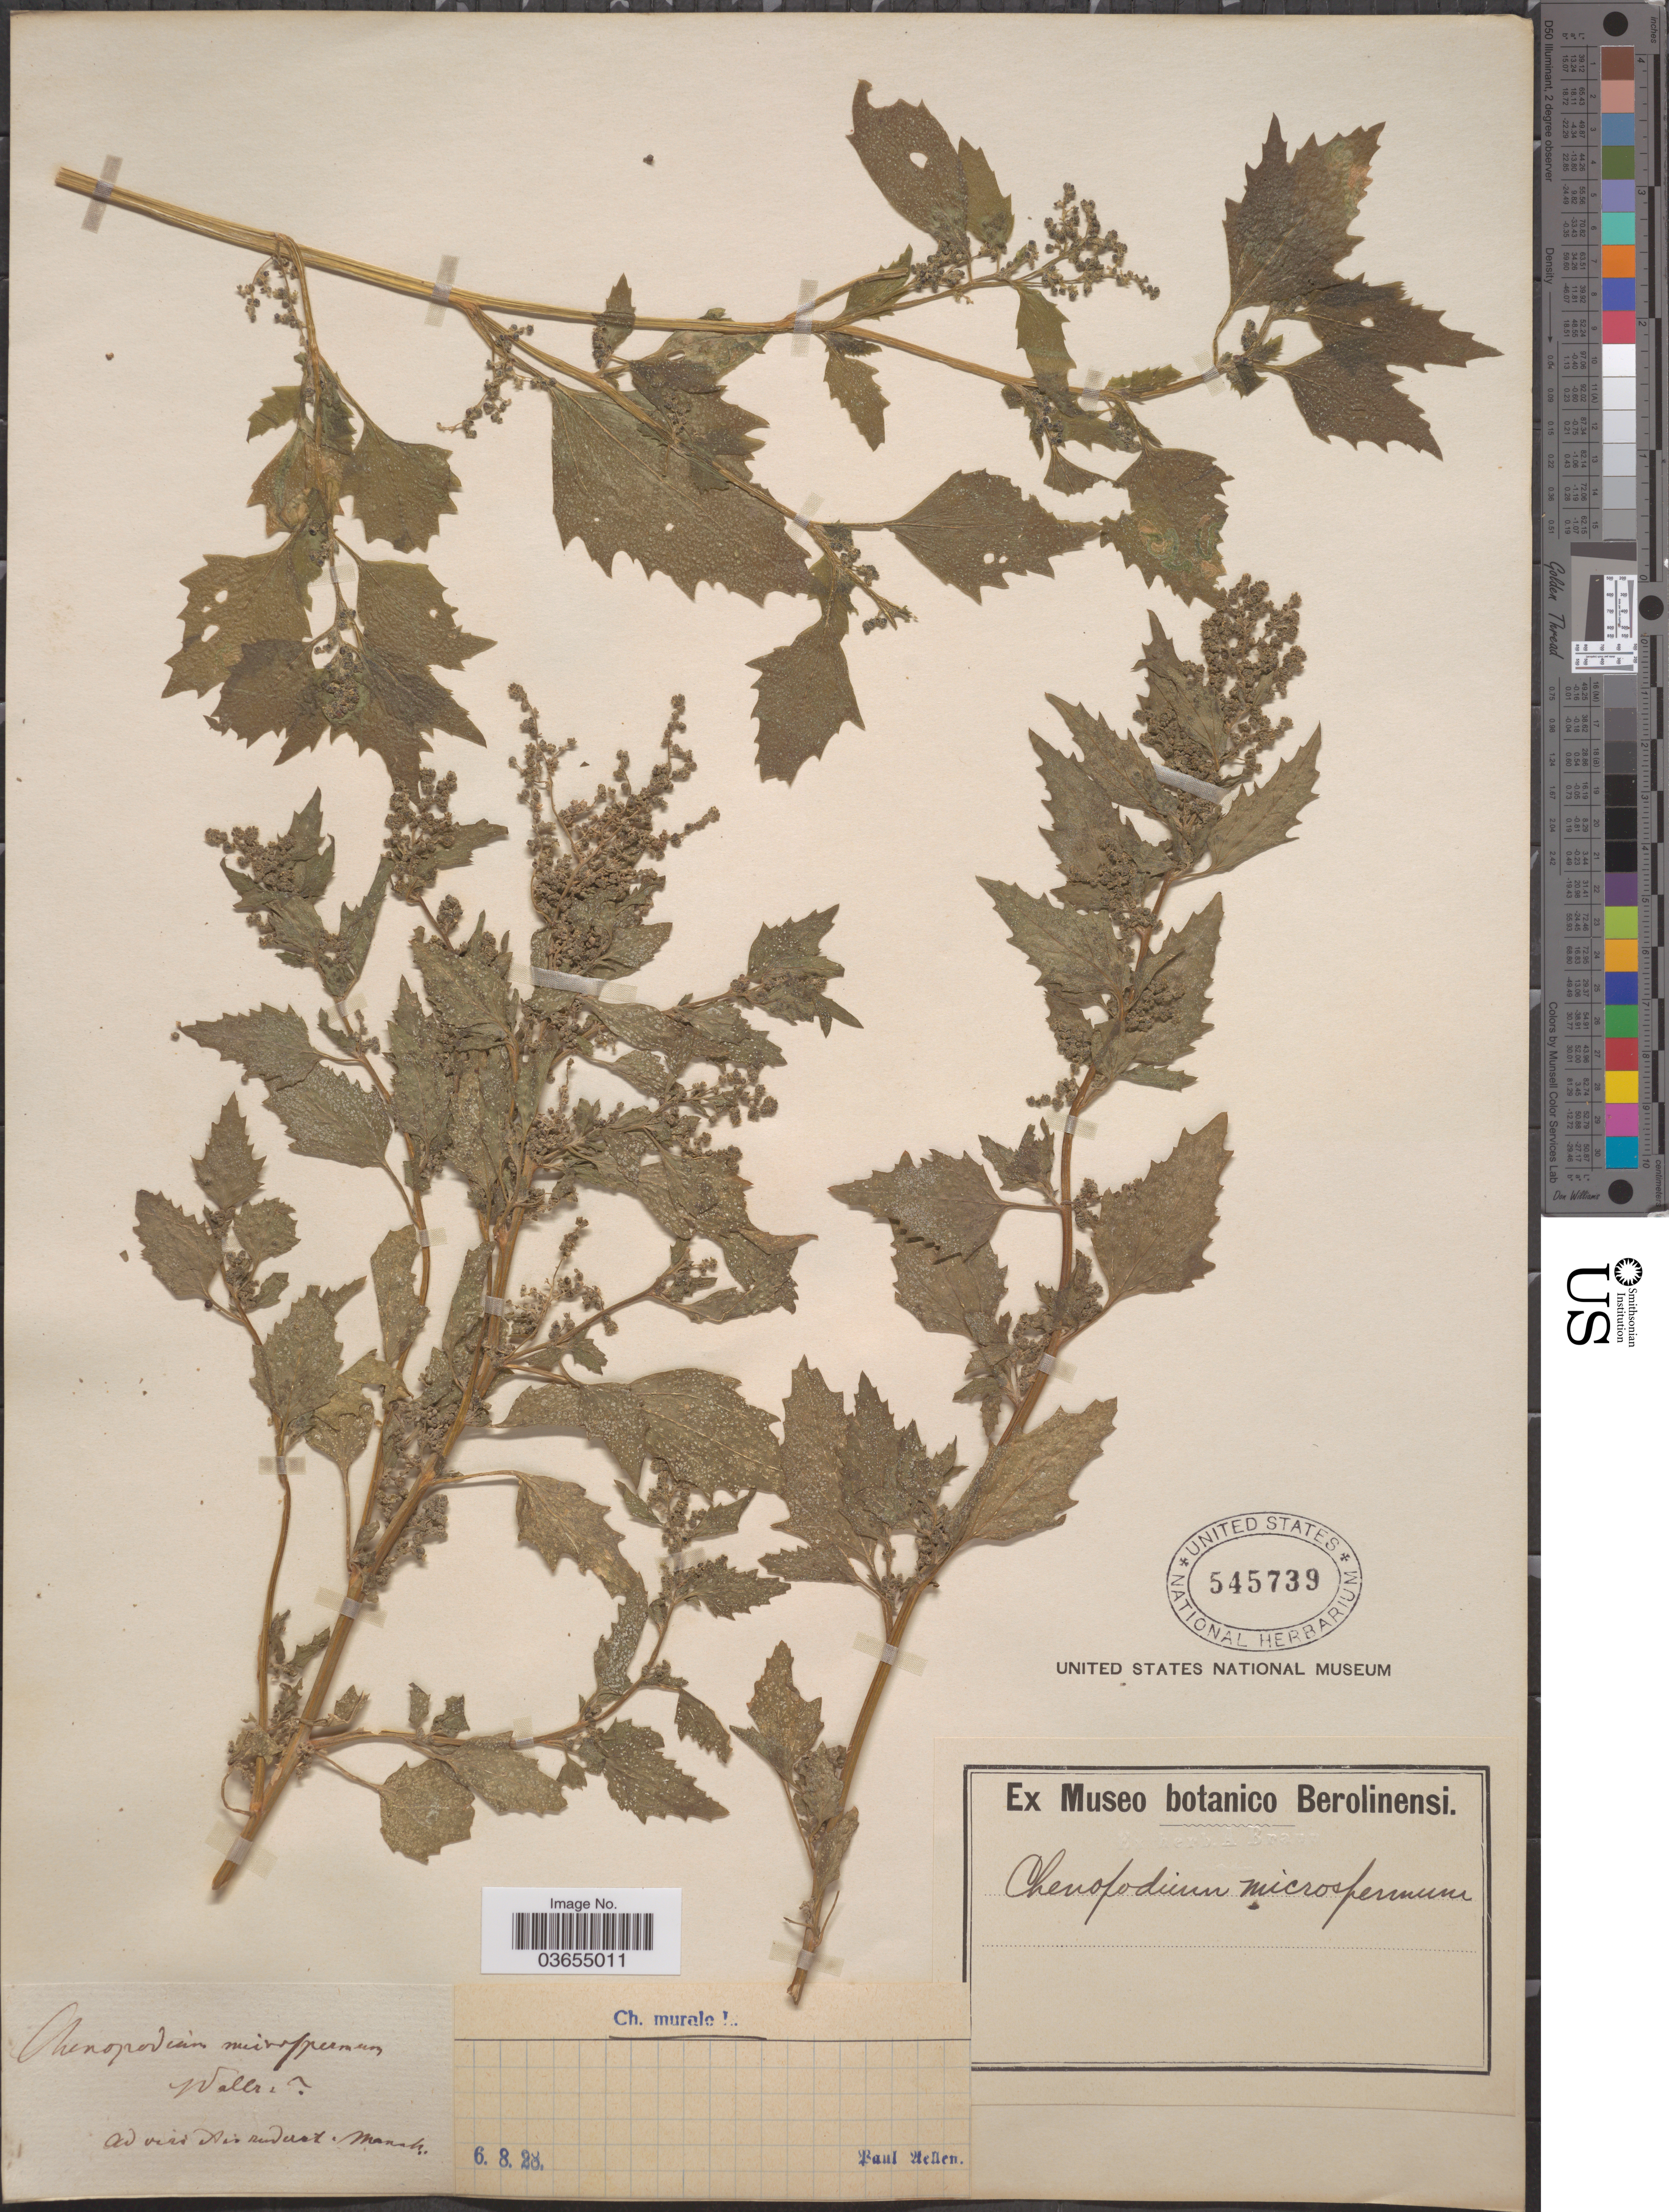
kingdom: Plantae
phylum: Tracheophyta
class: Magnoliopsida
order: Caryophyllales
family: Amaranthaceae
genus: Chenopodium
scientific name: Chenopodium murale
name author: L.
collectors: ex herb. A. Braun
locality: Ad vias Ass ruderat, Manatr. [interpreted]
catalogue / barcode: US 545739